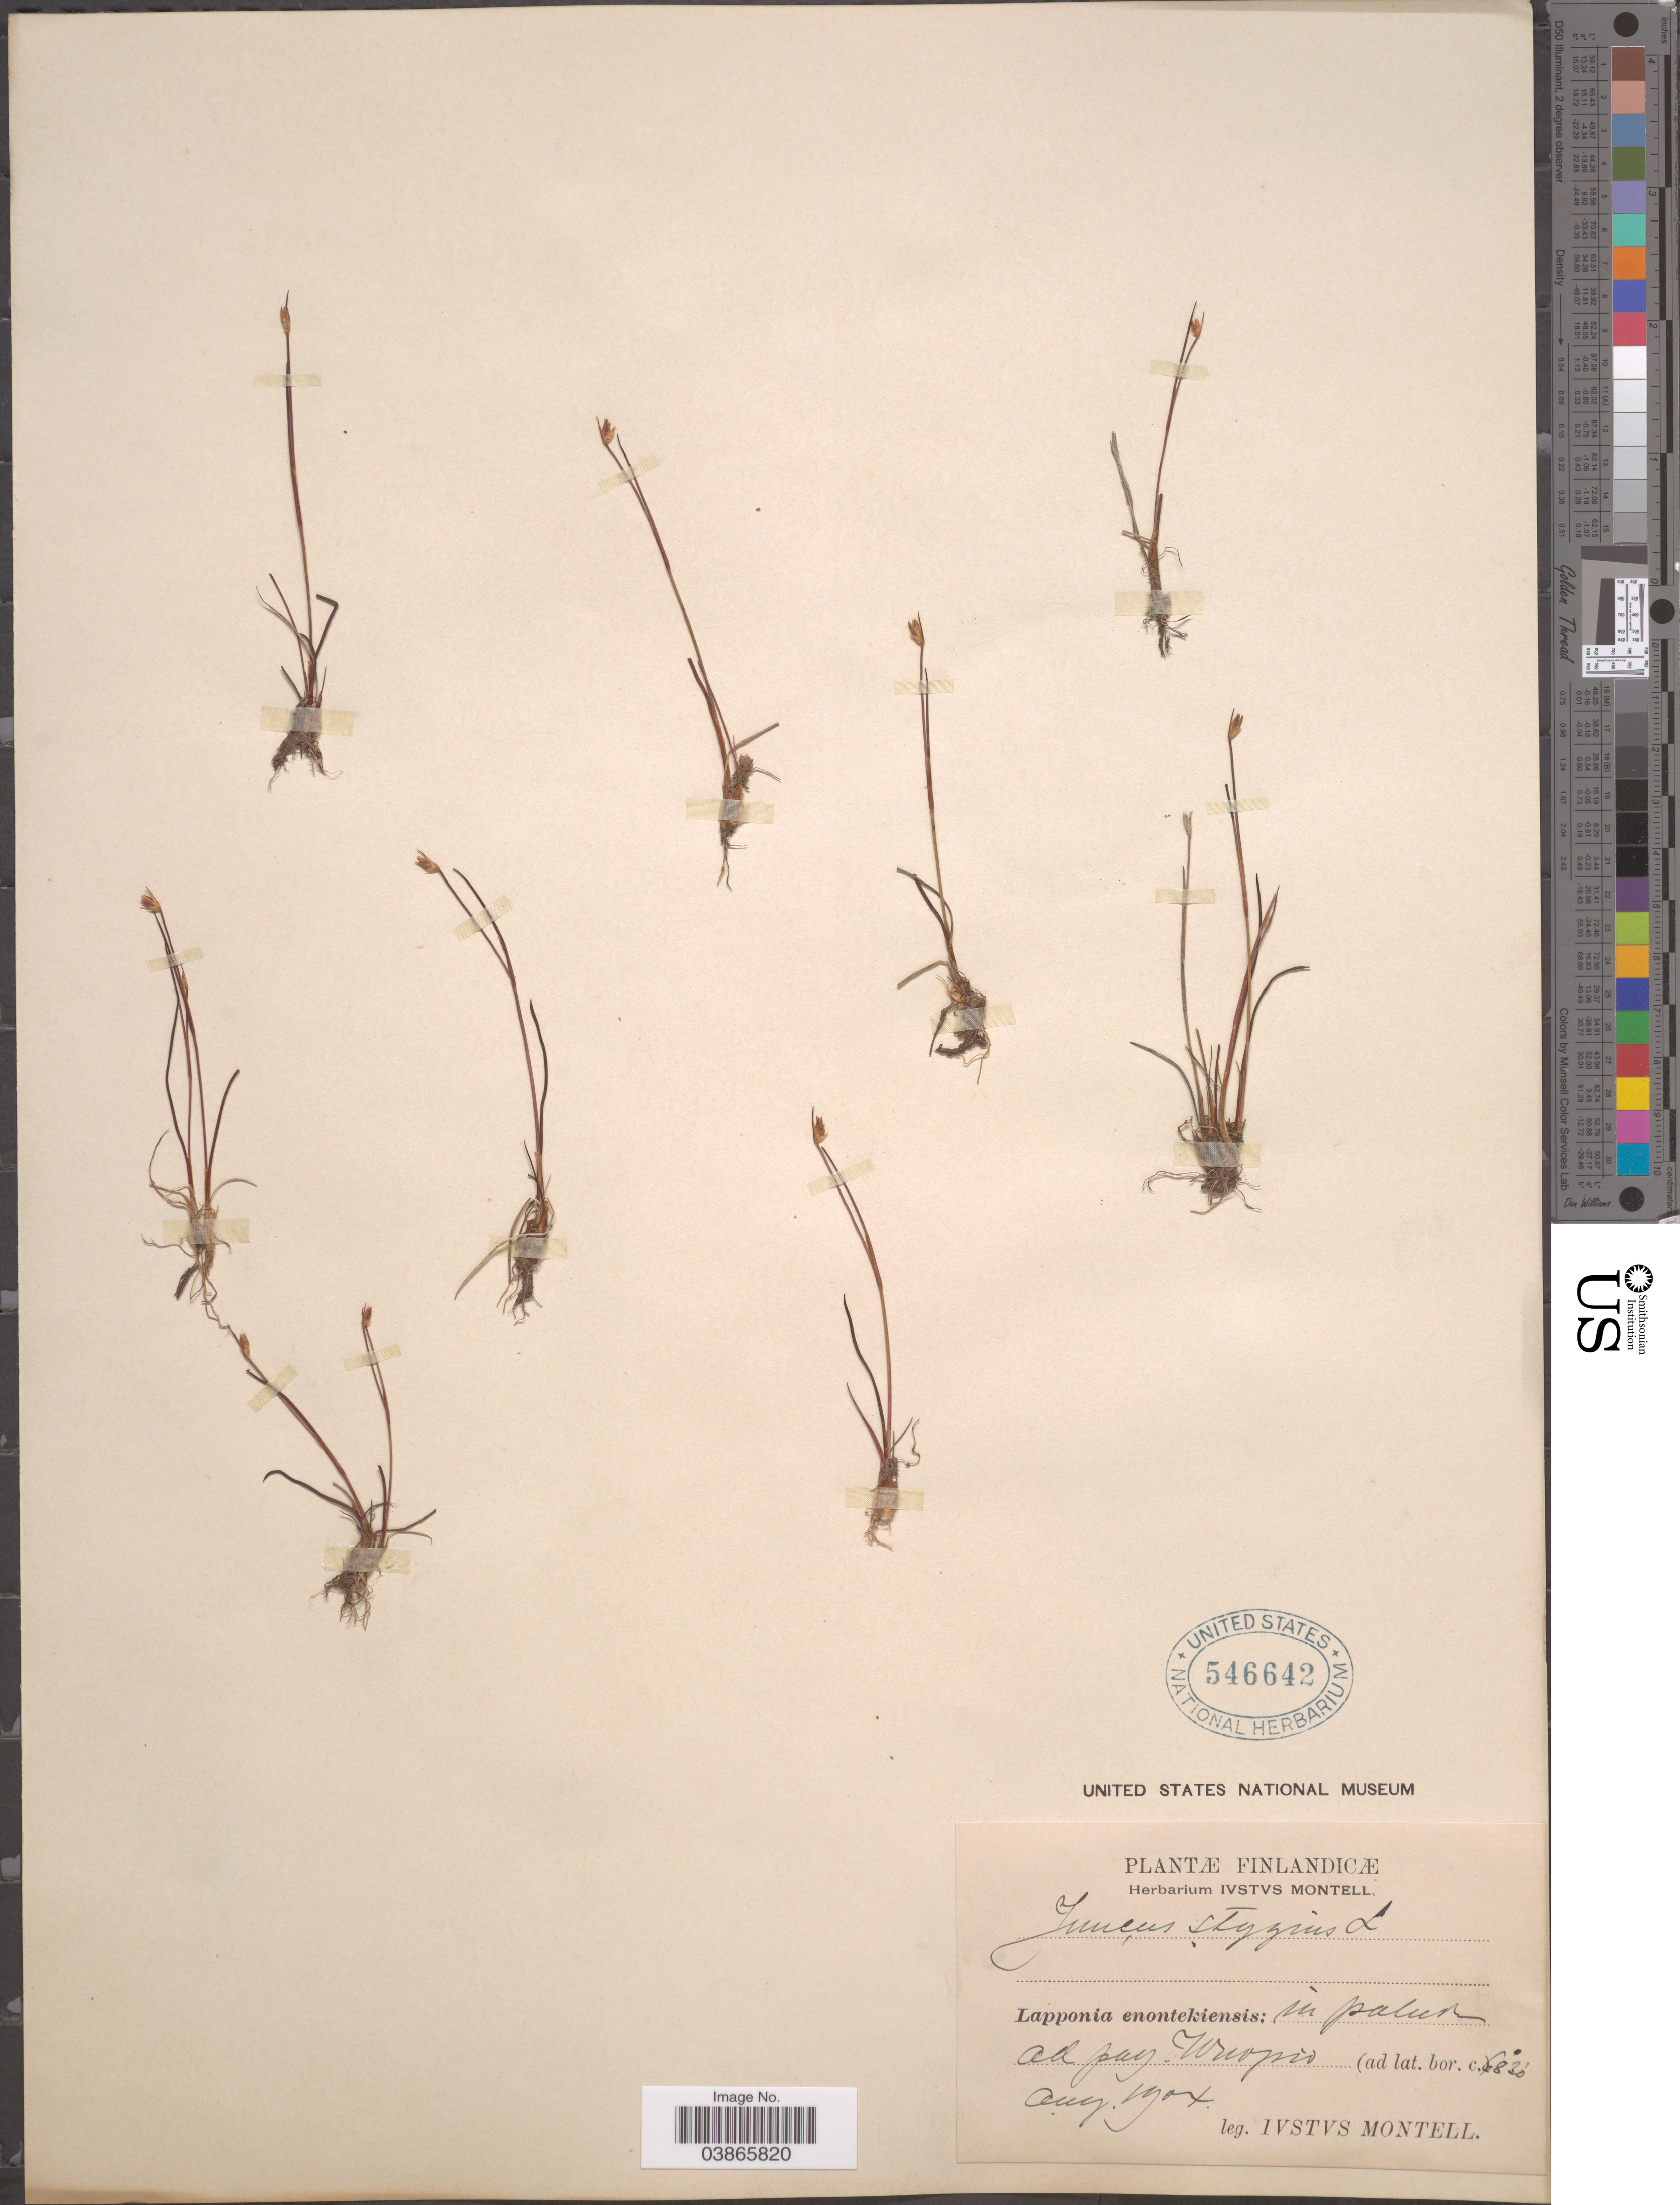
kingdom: Plantae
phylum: Tracheophyta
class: Liliopsida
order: Poales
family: Juncaceae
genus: Juncus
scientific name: Juncus stygius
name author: L.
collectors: I. Montell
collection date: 1904-08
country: Finland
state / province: Lappi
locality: Tunturi-Lappi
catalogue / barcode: US 546642